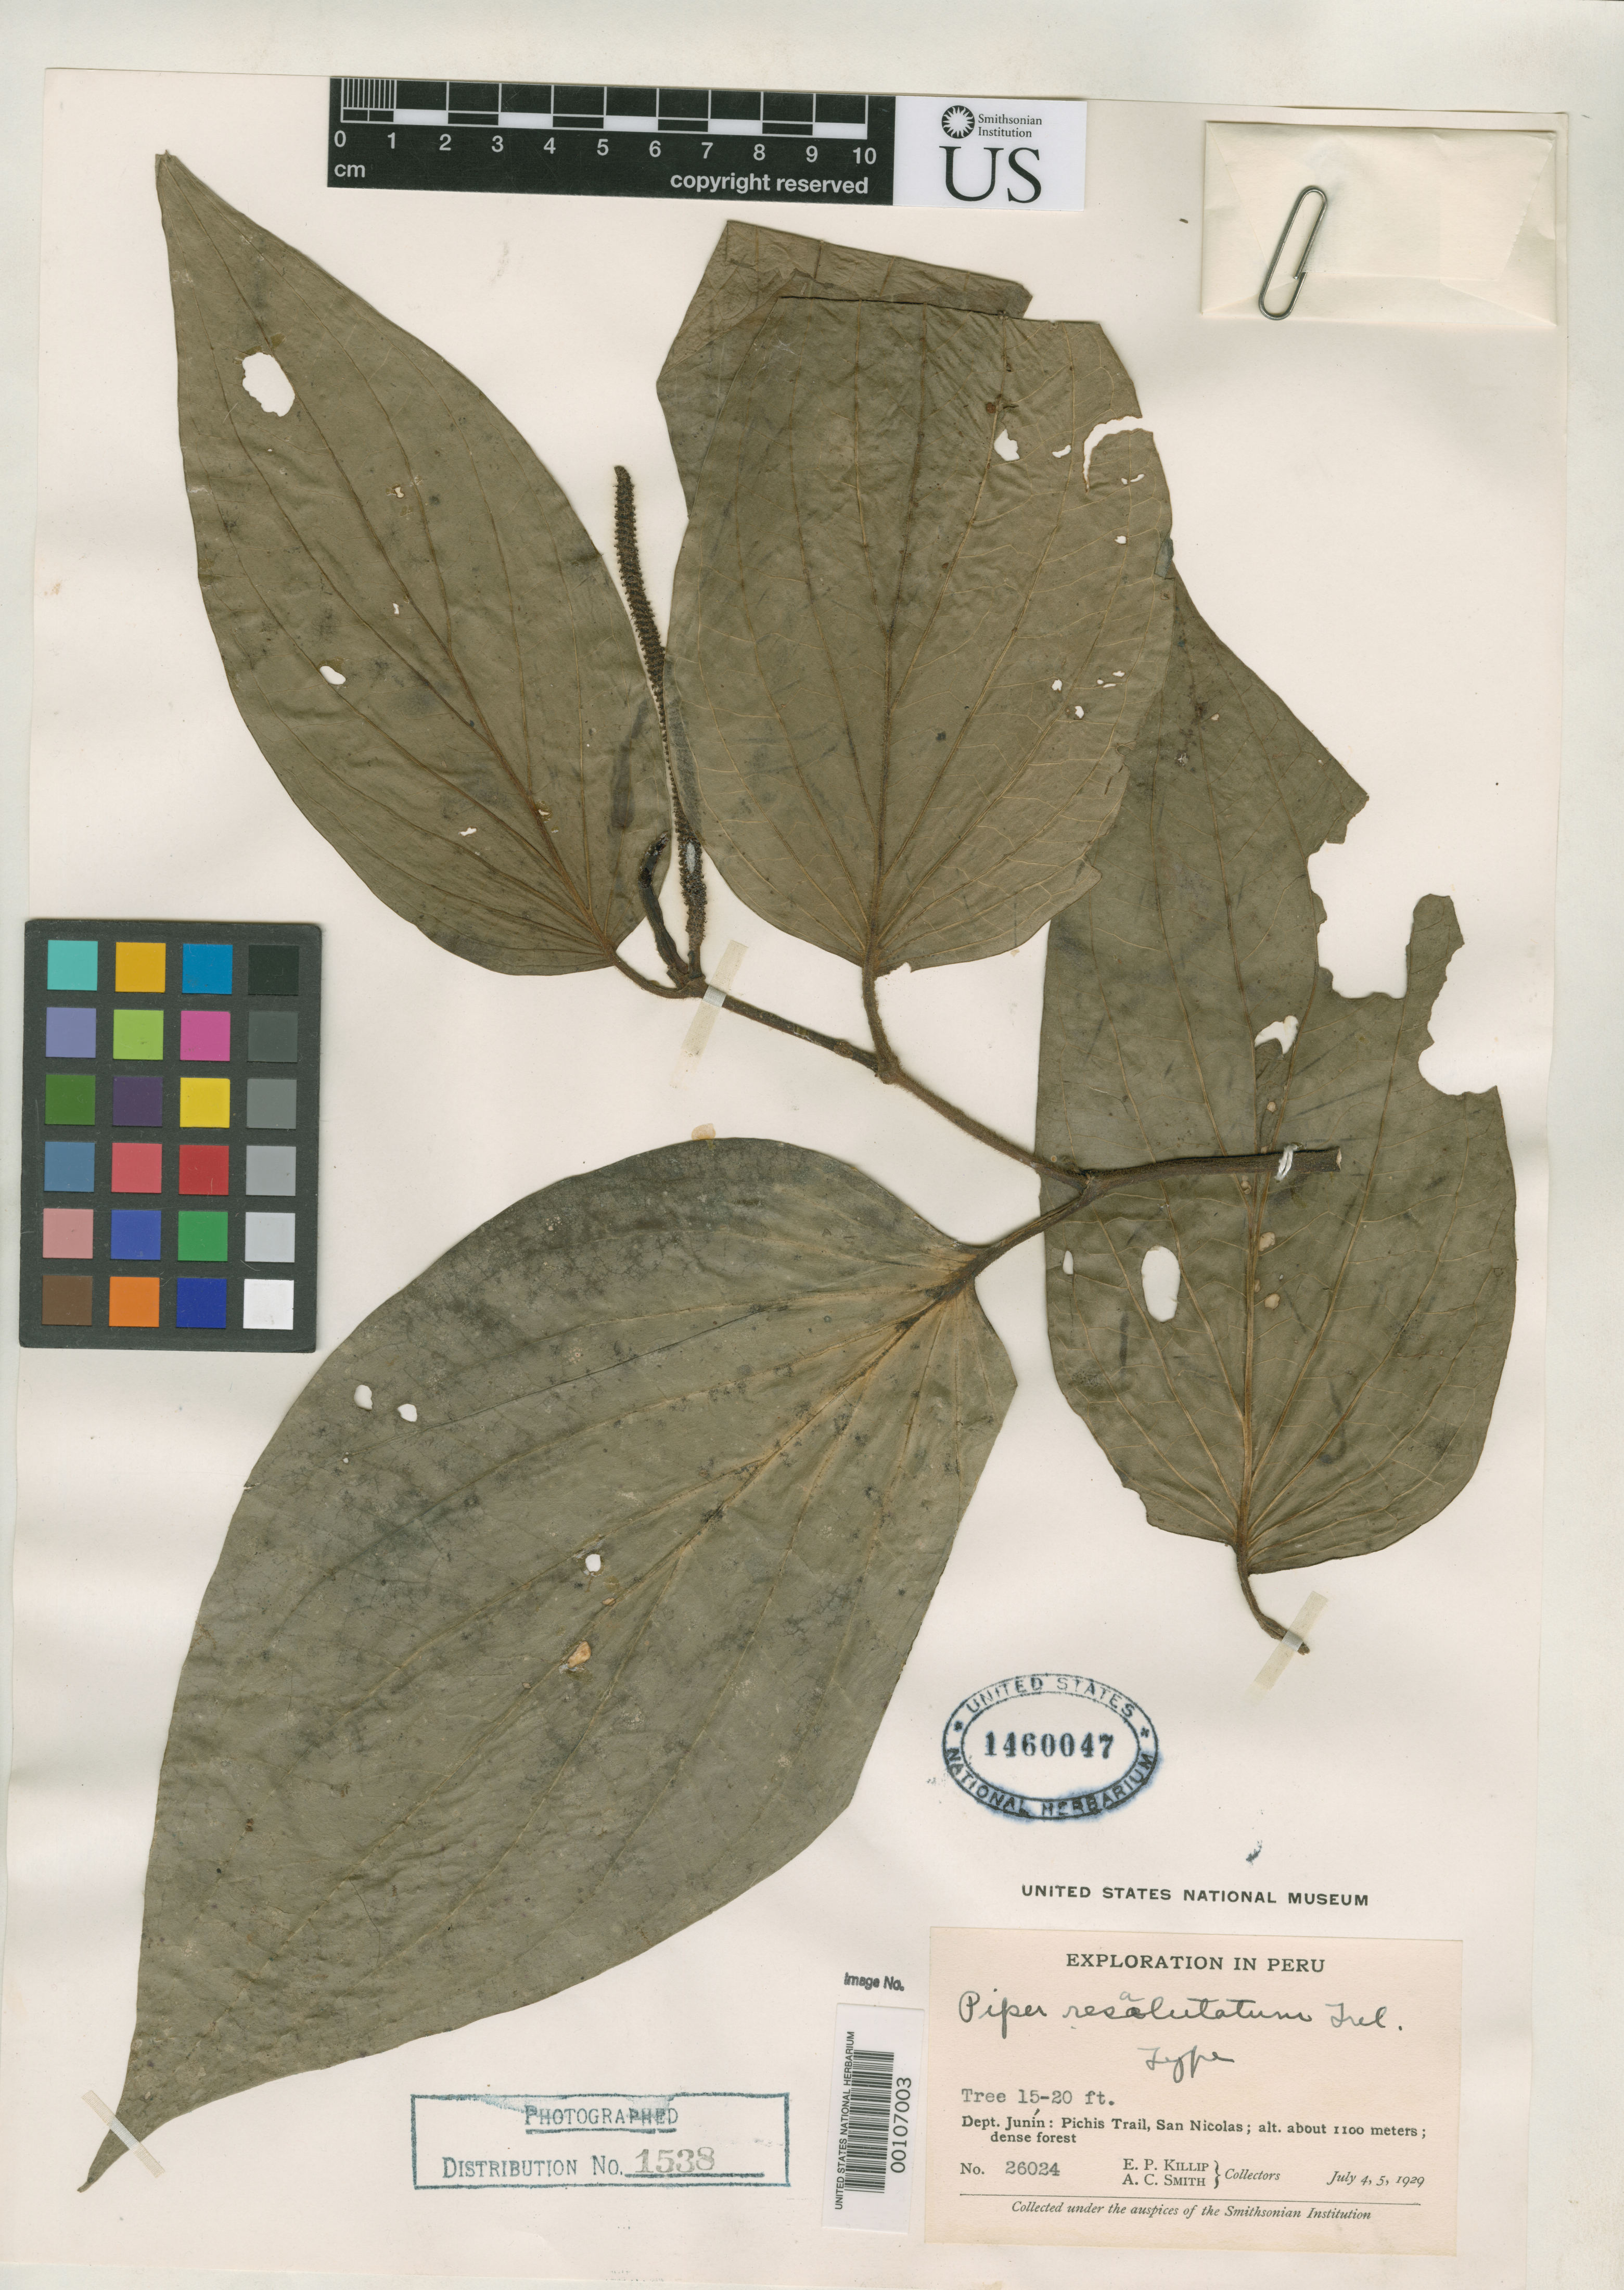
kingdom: Plantae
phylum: Tracheophyta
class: Magnoliopsida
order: Piperales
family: Piperaceae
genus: Piper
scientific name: Piper resalutatum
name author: Trel. in J.F. Macbr.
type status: Holotype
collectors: E. P. Killip & A. C. Smith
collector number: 26024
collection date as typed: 04 Jul 1929 to 05 Jul 1929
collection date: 1929-07-04/1929-07-05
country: Peru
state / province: Junín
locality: Pichis Trail, San Nicolas.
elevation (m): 110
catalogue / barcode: US 1460047